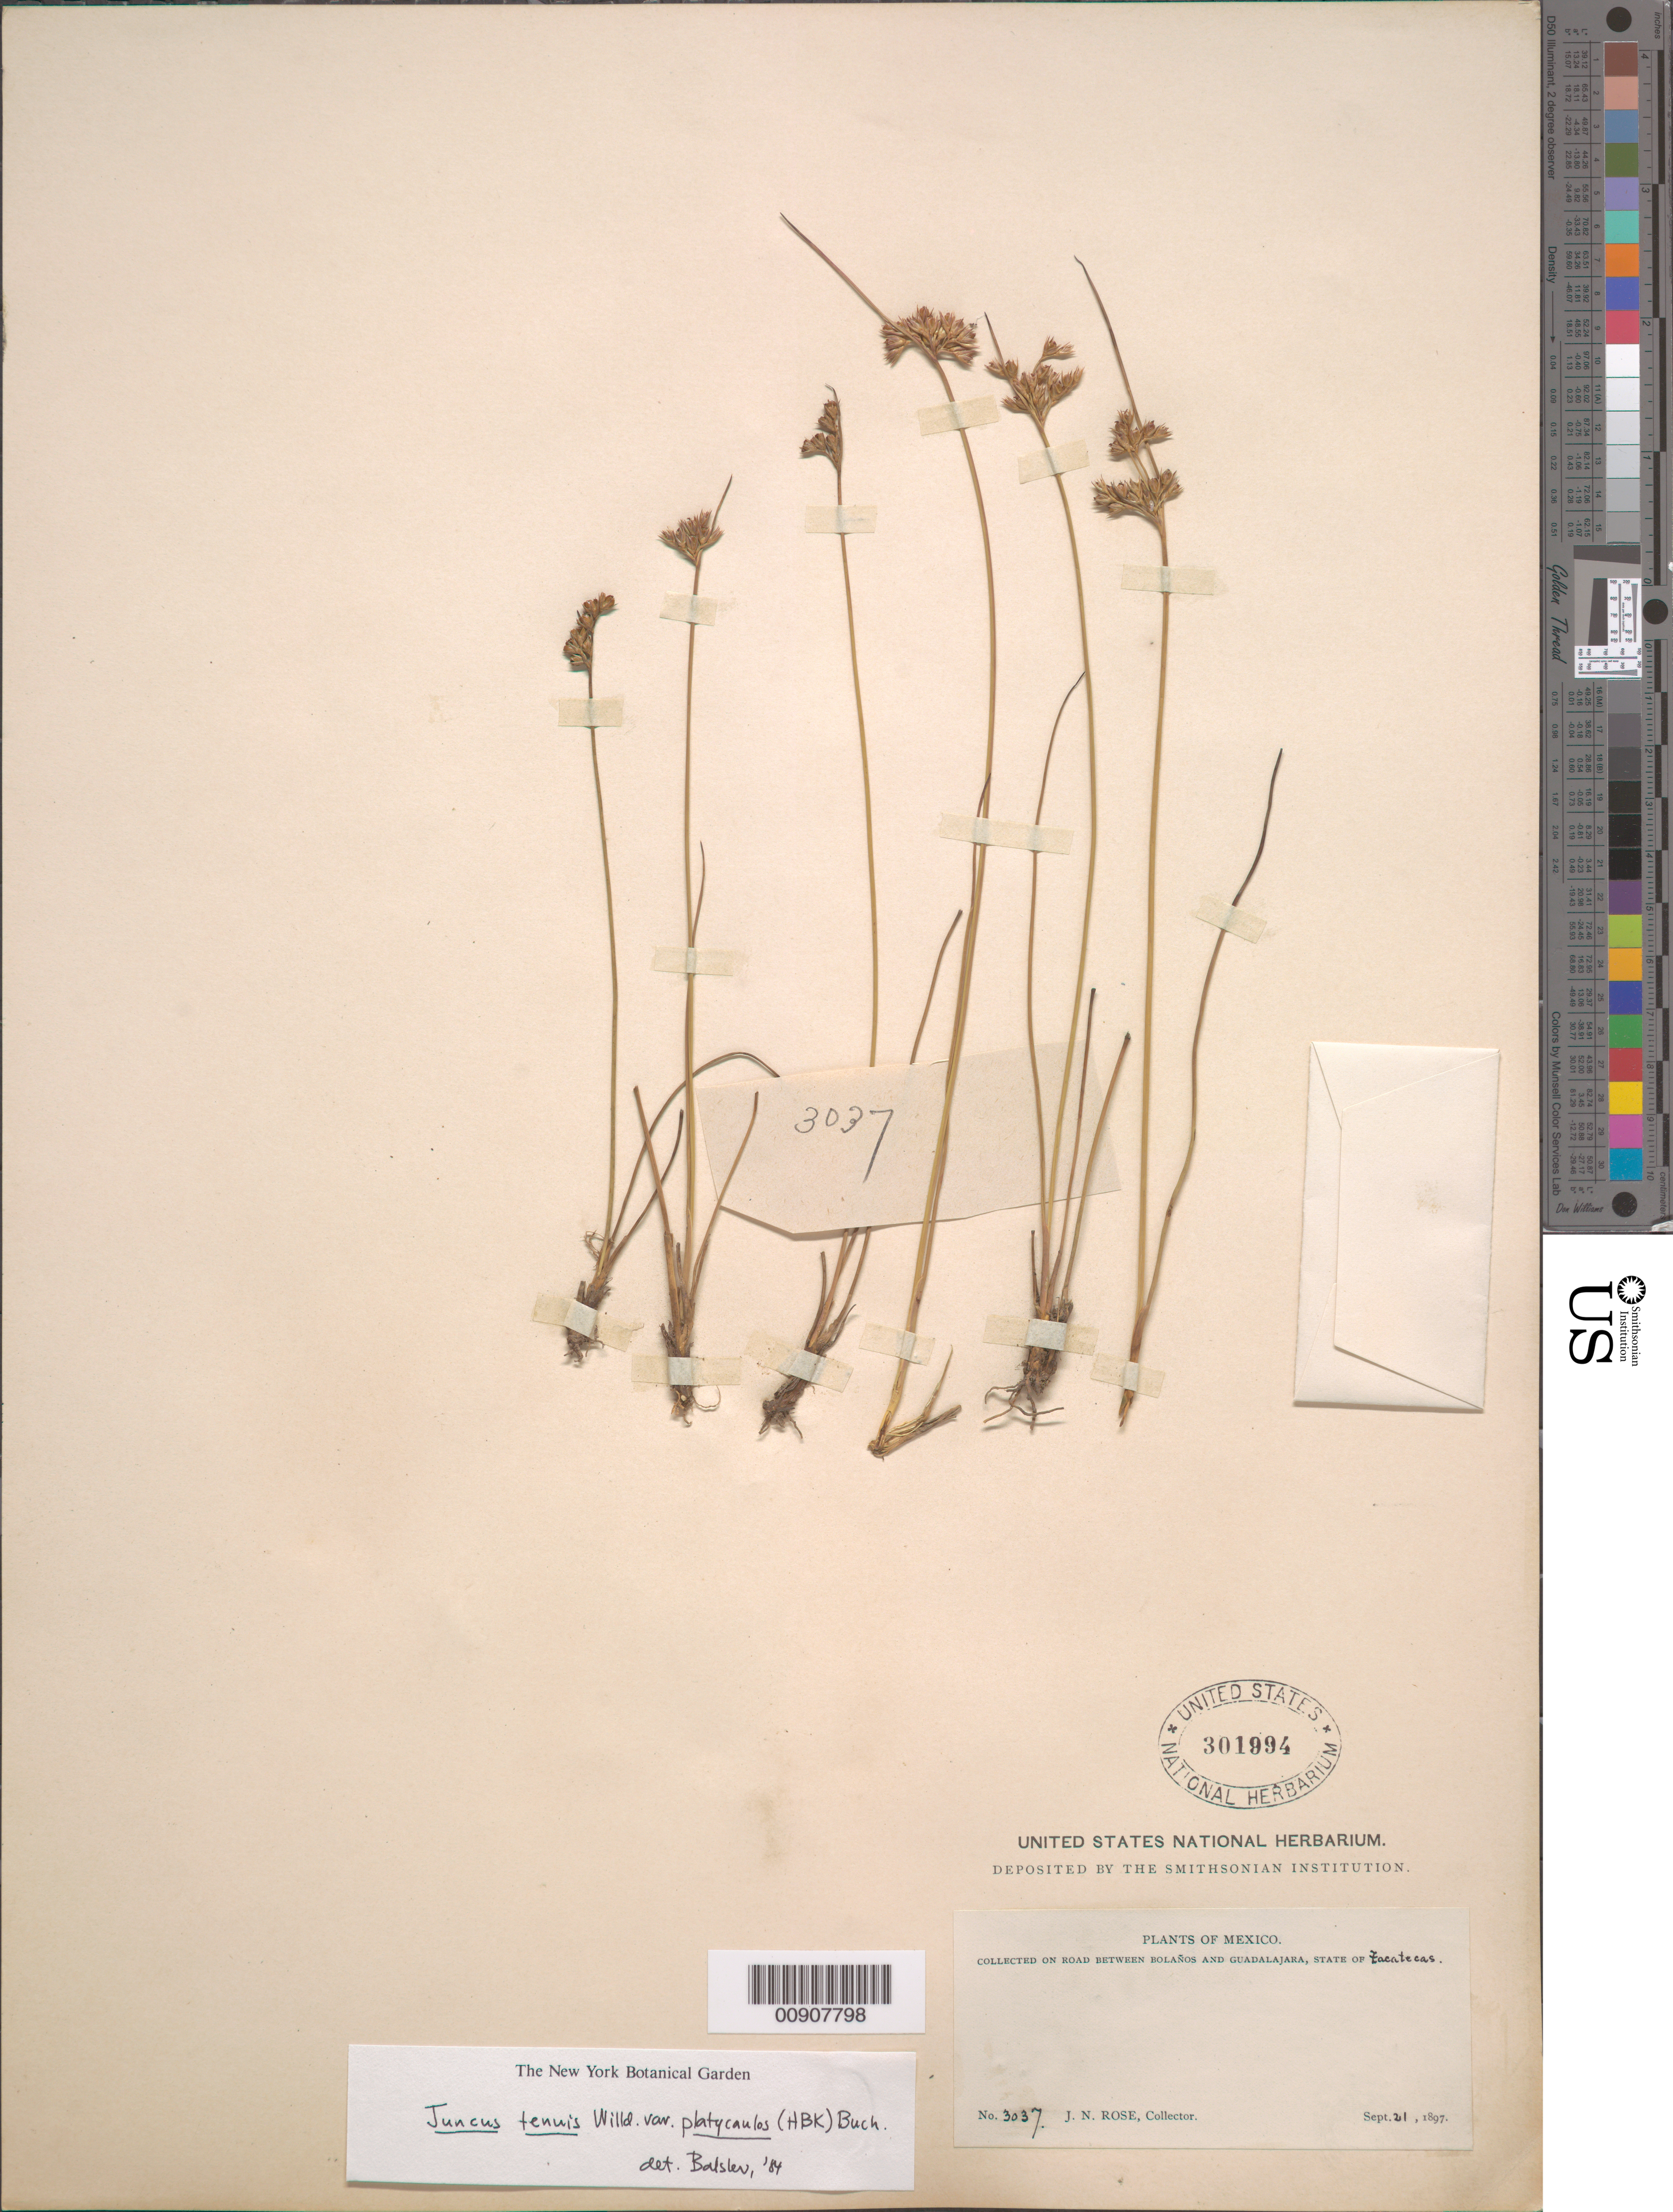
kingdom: Plantae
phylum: Tracheophyta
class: Liliopsida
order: Poales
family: Juncaceae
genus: Juncus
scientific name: Juncus tenuis var. platycaulos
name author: Buchenau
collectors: J. N. Rose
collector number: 3037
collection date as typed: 21 Sep 1897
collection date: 1897-09-21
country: Mexico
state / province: Zacatecas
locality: Road between Bolaños and Guadalajara, State of Zacatecas.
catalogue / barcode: US 301994